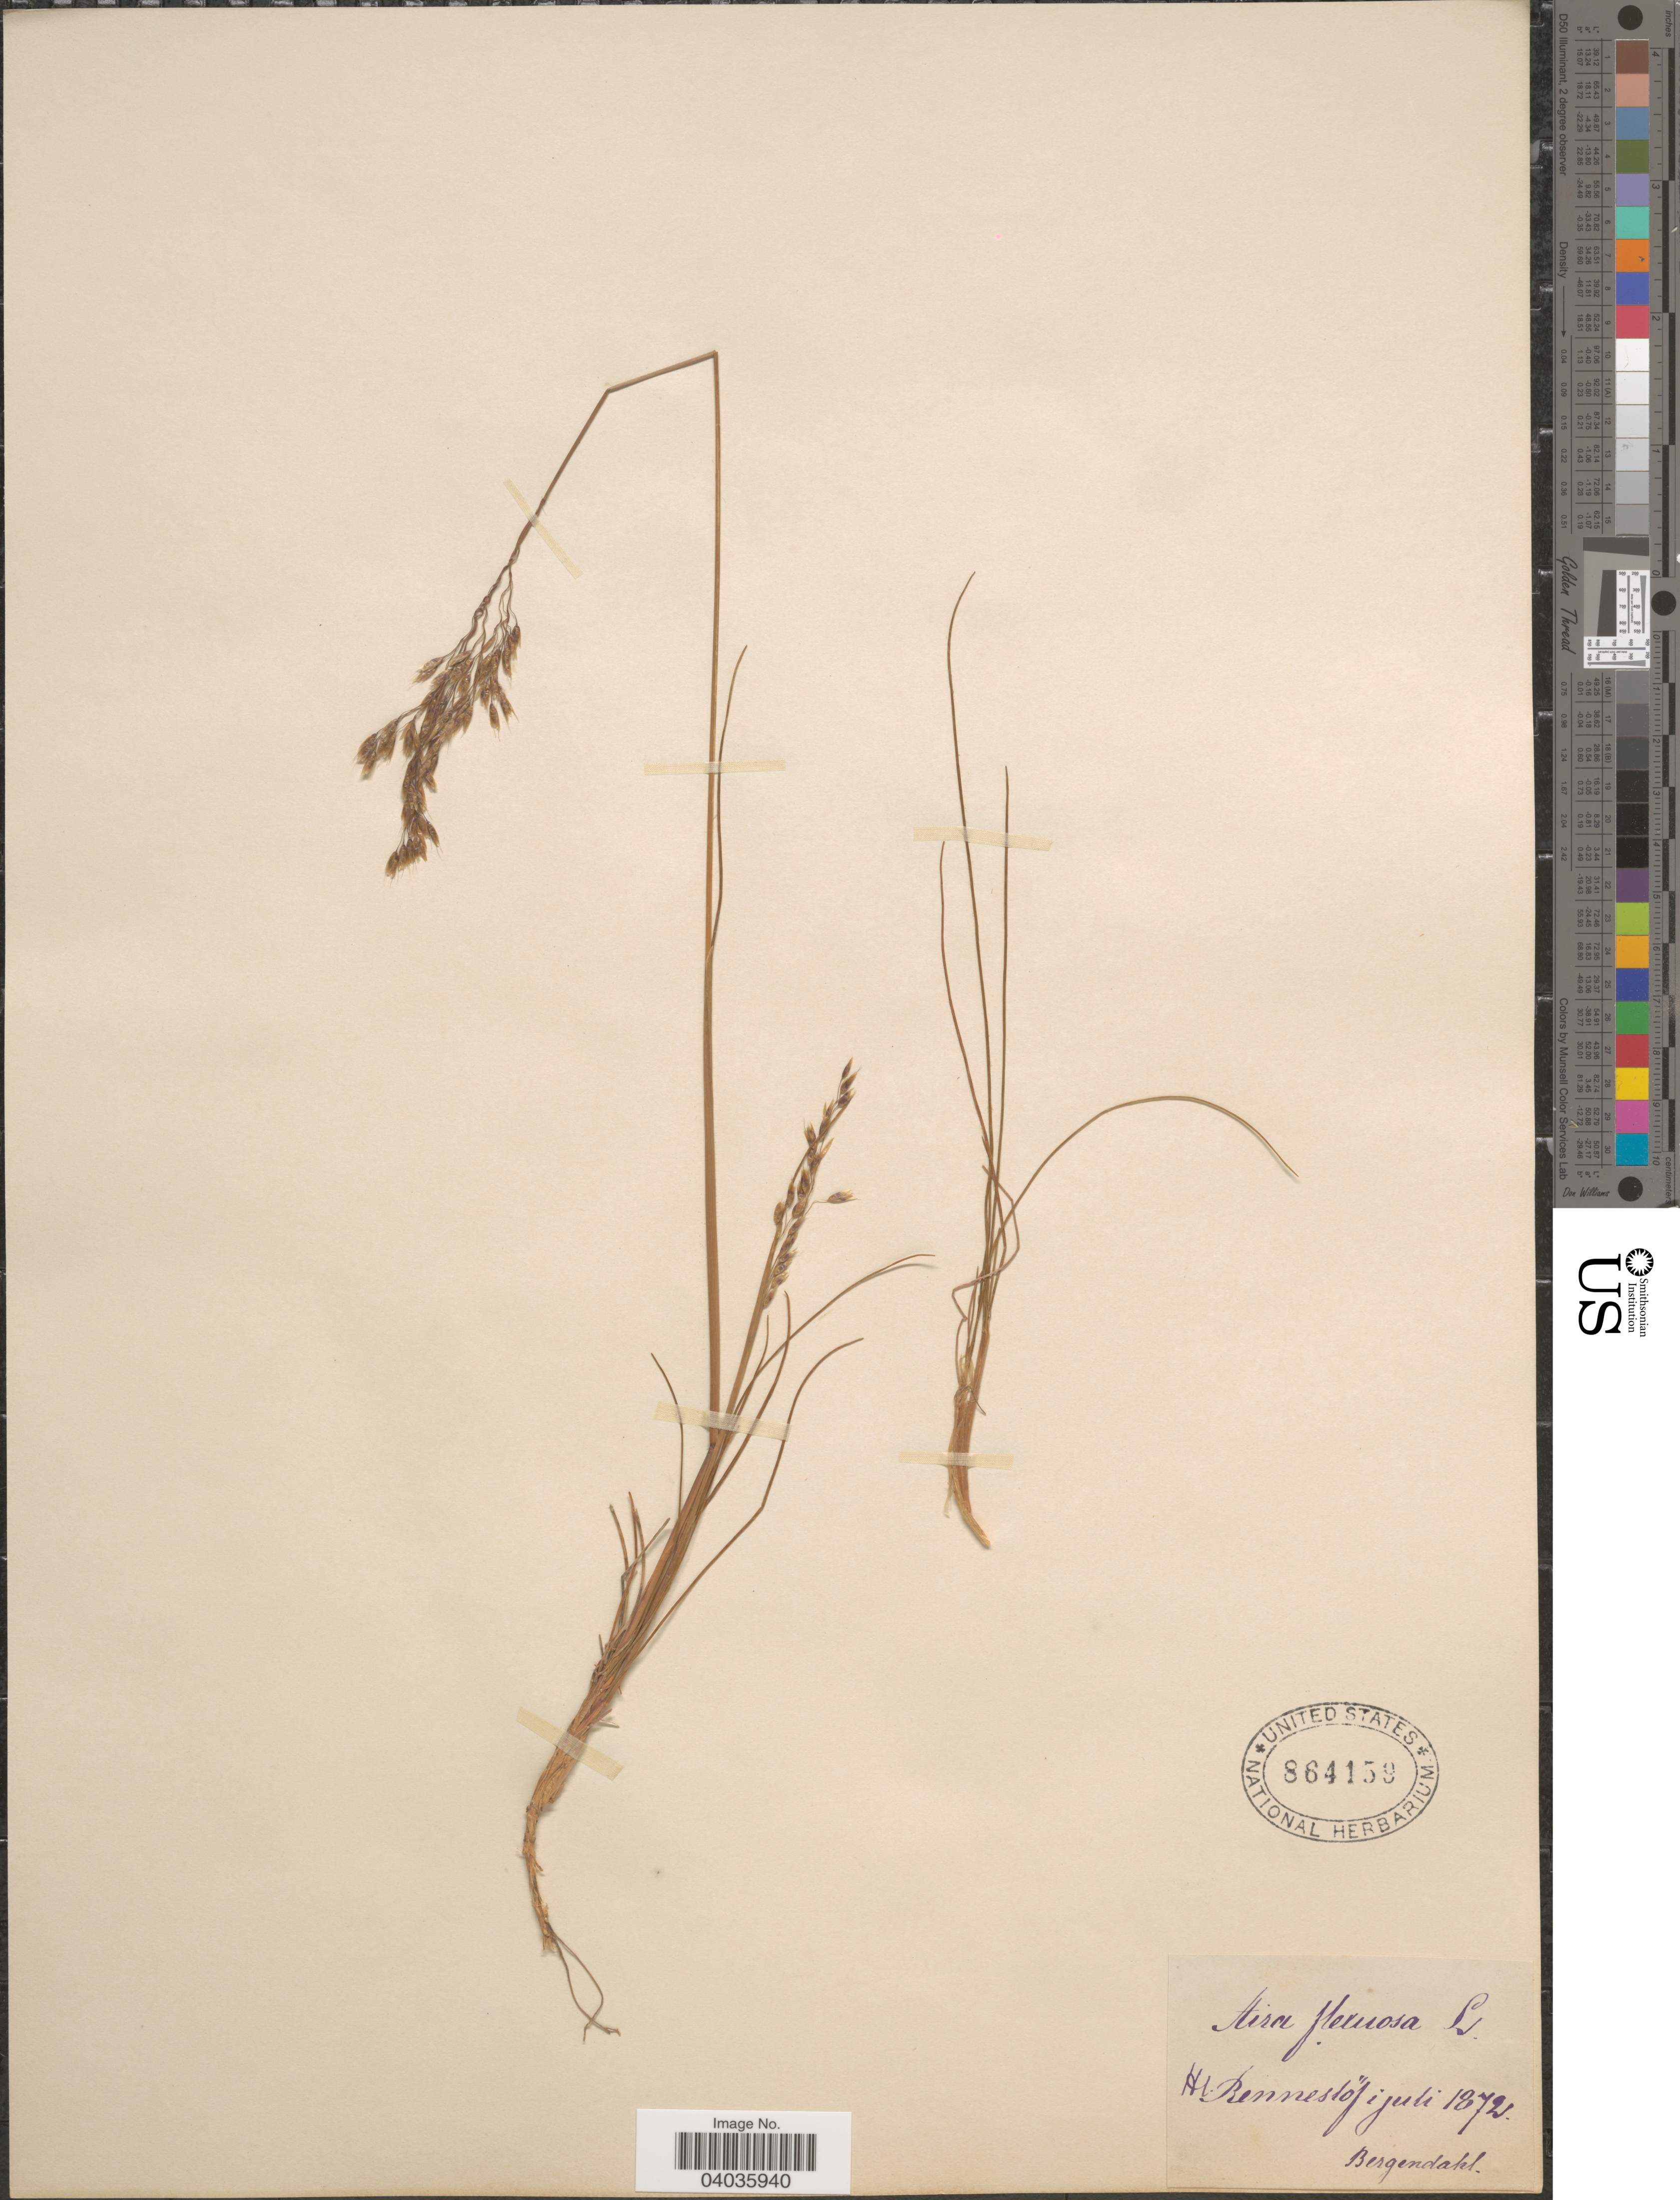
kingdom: Plantae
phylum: Tracheophyta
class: Liliopsida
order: Poales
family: Poaceae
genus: Aira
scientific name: Aira praecox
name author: L.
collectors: Bergendahl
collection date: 1872-07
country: Sweden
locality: Hl. Renneslöf.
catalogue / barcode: US 864159